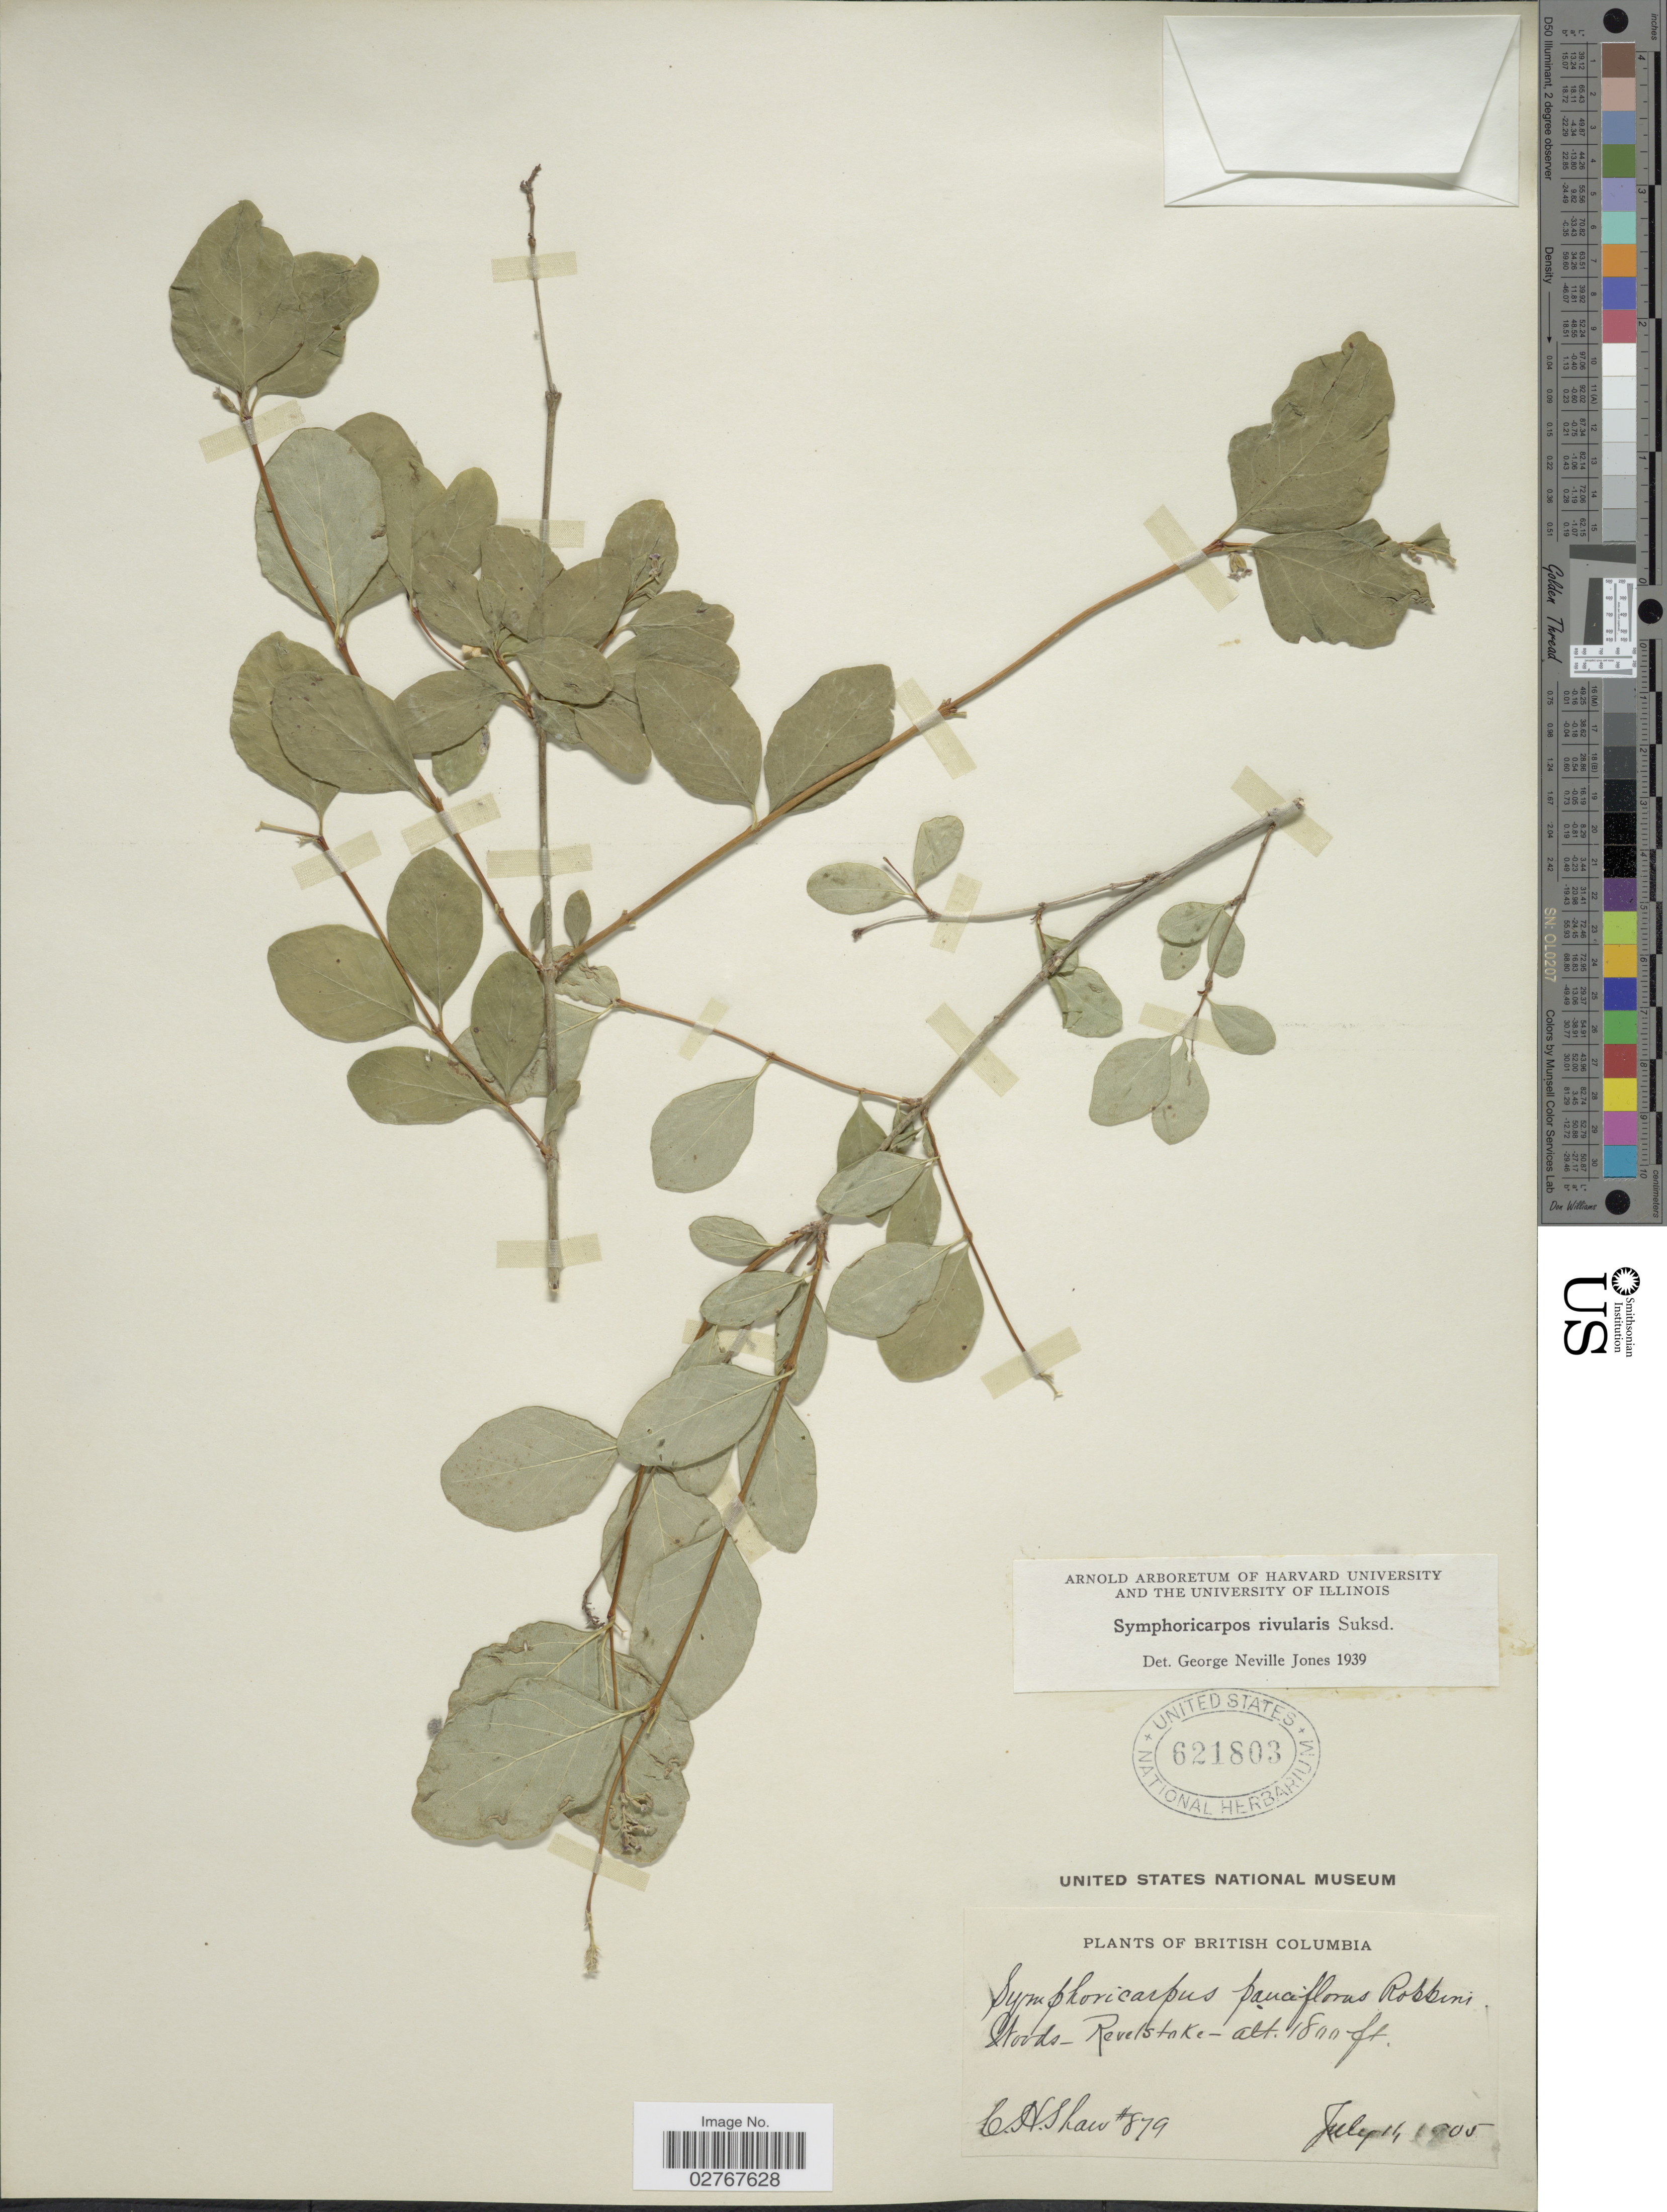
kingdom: Plantae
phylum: Tracheophyta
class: Magnoliopsida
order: Dipsacales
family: Caprifoliaceae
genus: Symphoricarpos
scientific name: Symphoricarpos rivularis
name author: Suksd.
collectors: C. H. Shaw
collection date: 1905-07-14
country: Canada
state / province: British Columbia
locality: Woods-Revelstoke.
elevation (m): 549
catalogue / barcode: US 621803